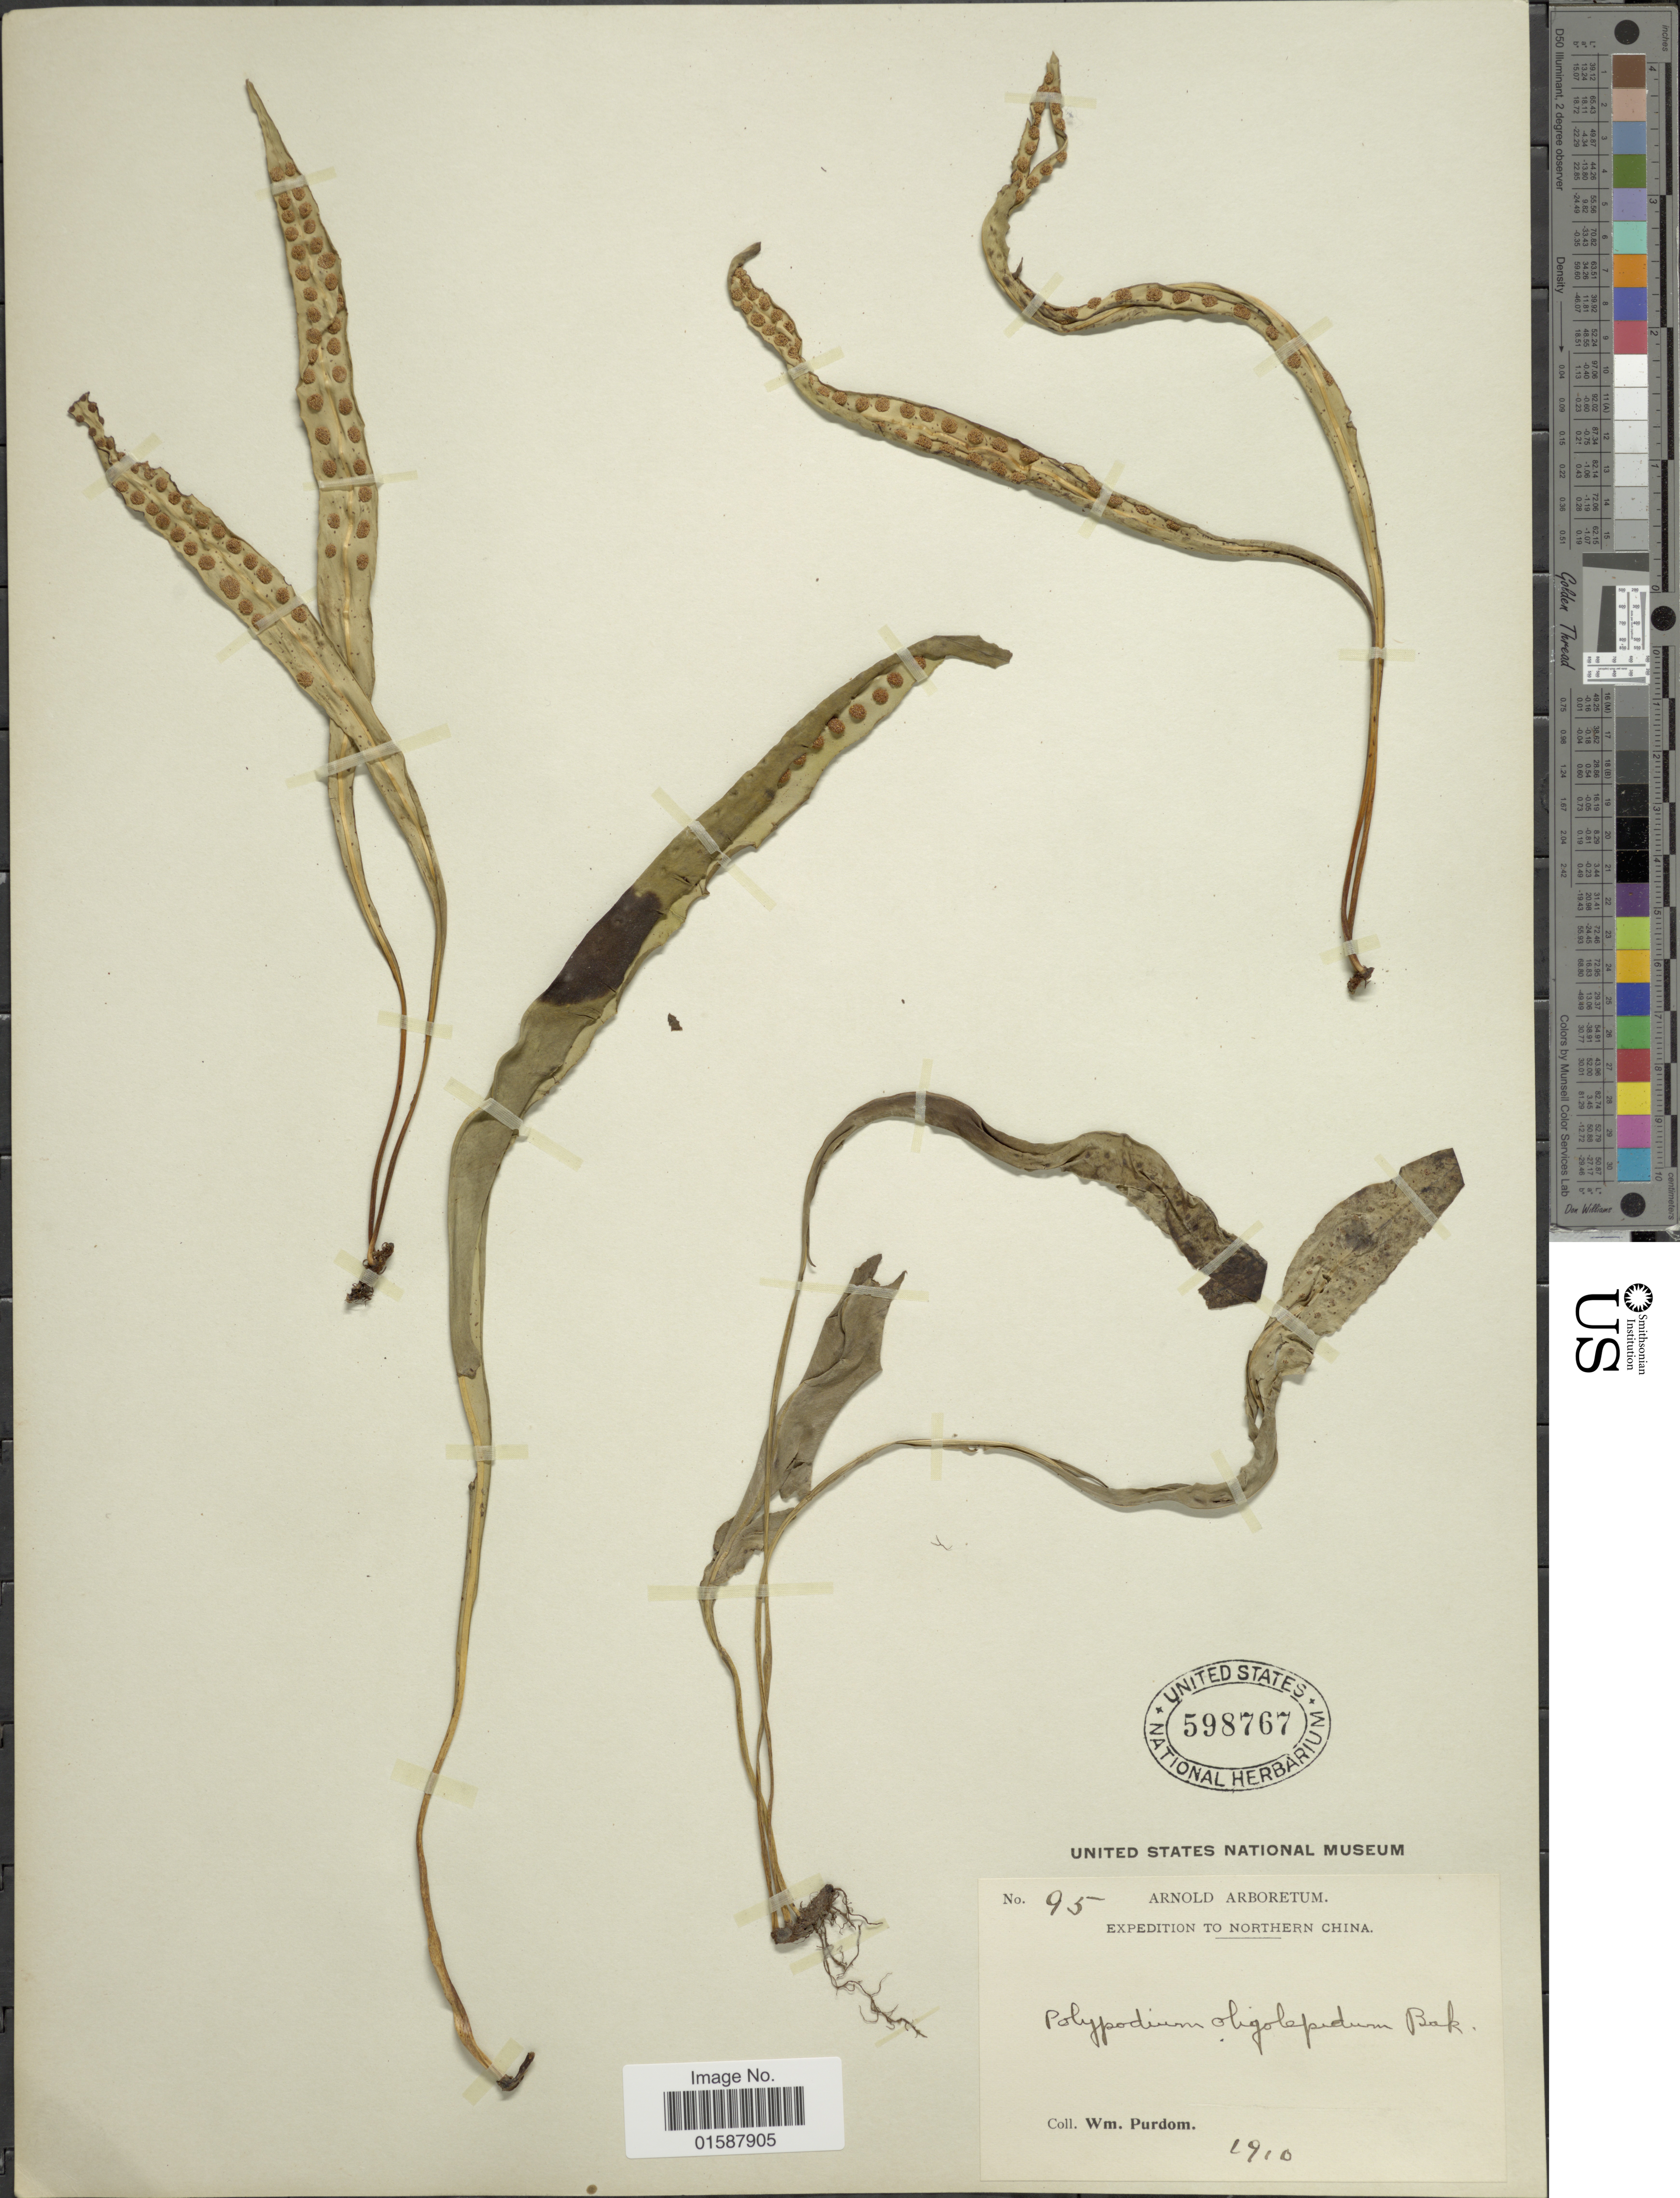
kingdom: Plantae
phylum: Tracheophyta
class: Polypodiopsida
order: Polypodiales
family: Polypodiaceae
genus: Lepisorus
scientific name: Lepisorus oligolepidus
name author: (Baker) Ching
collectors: W. Purdom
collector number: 95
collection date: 1910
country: China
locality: Northern China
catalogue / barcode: US 598767